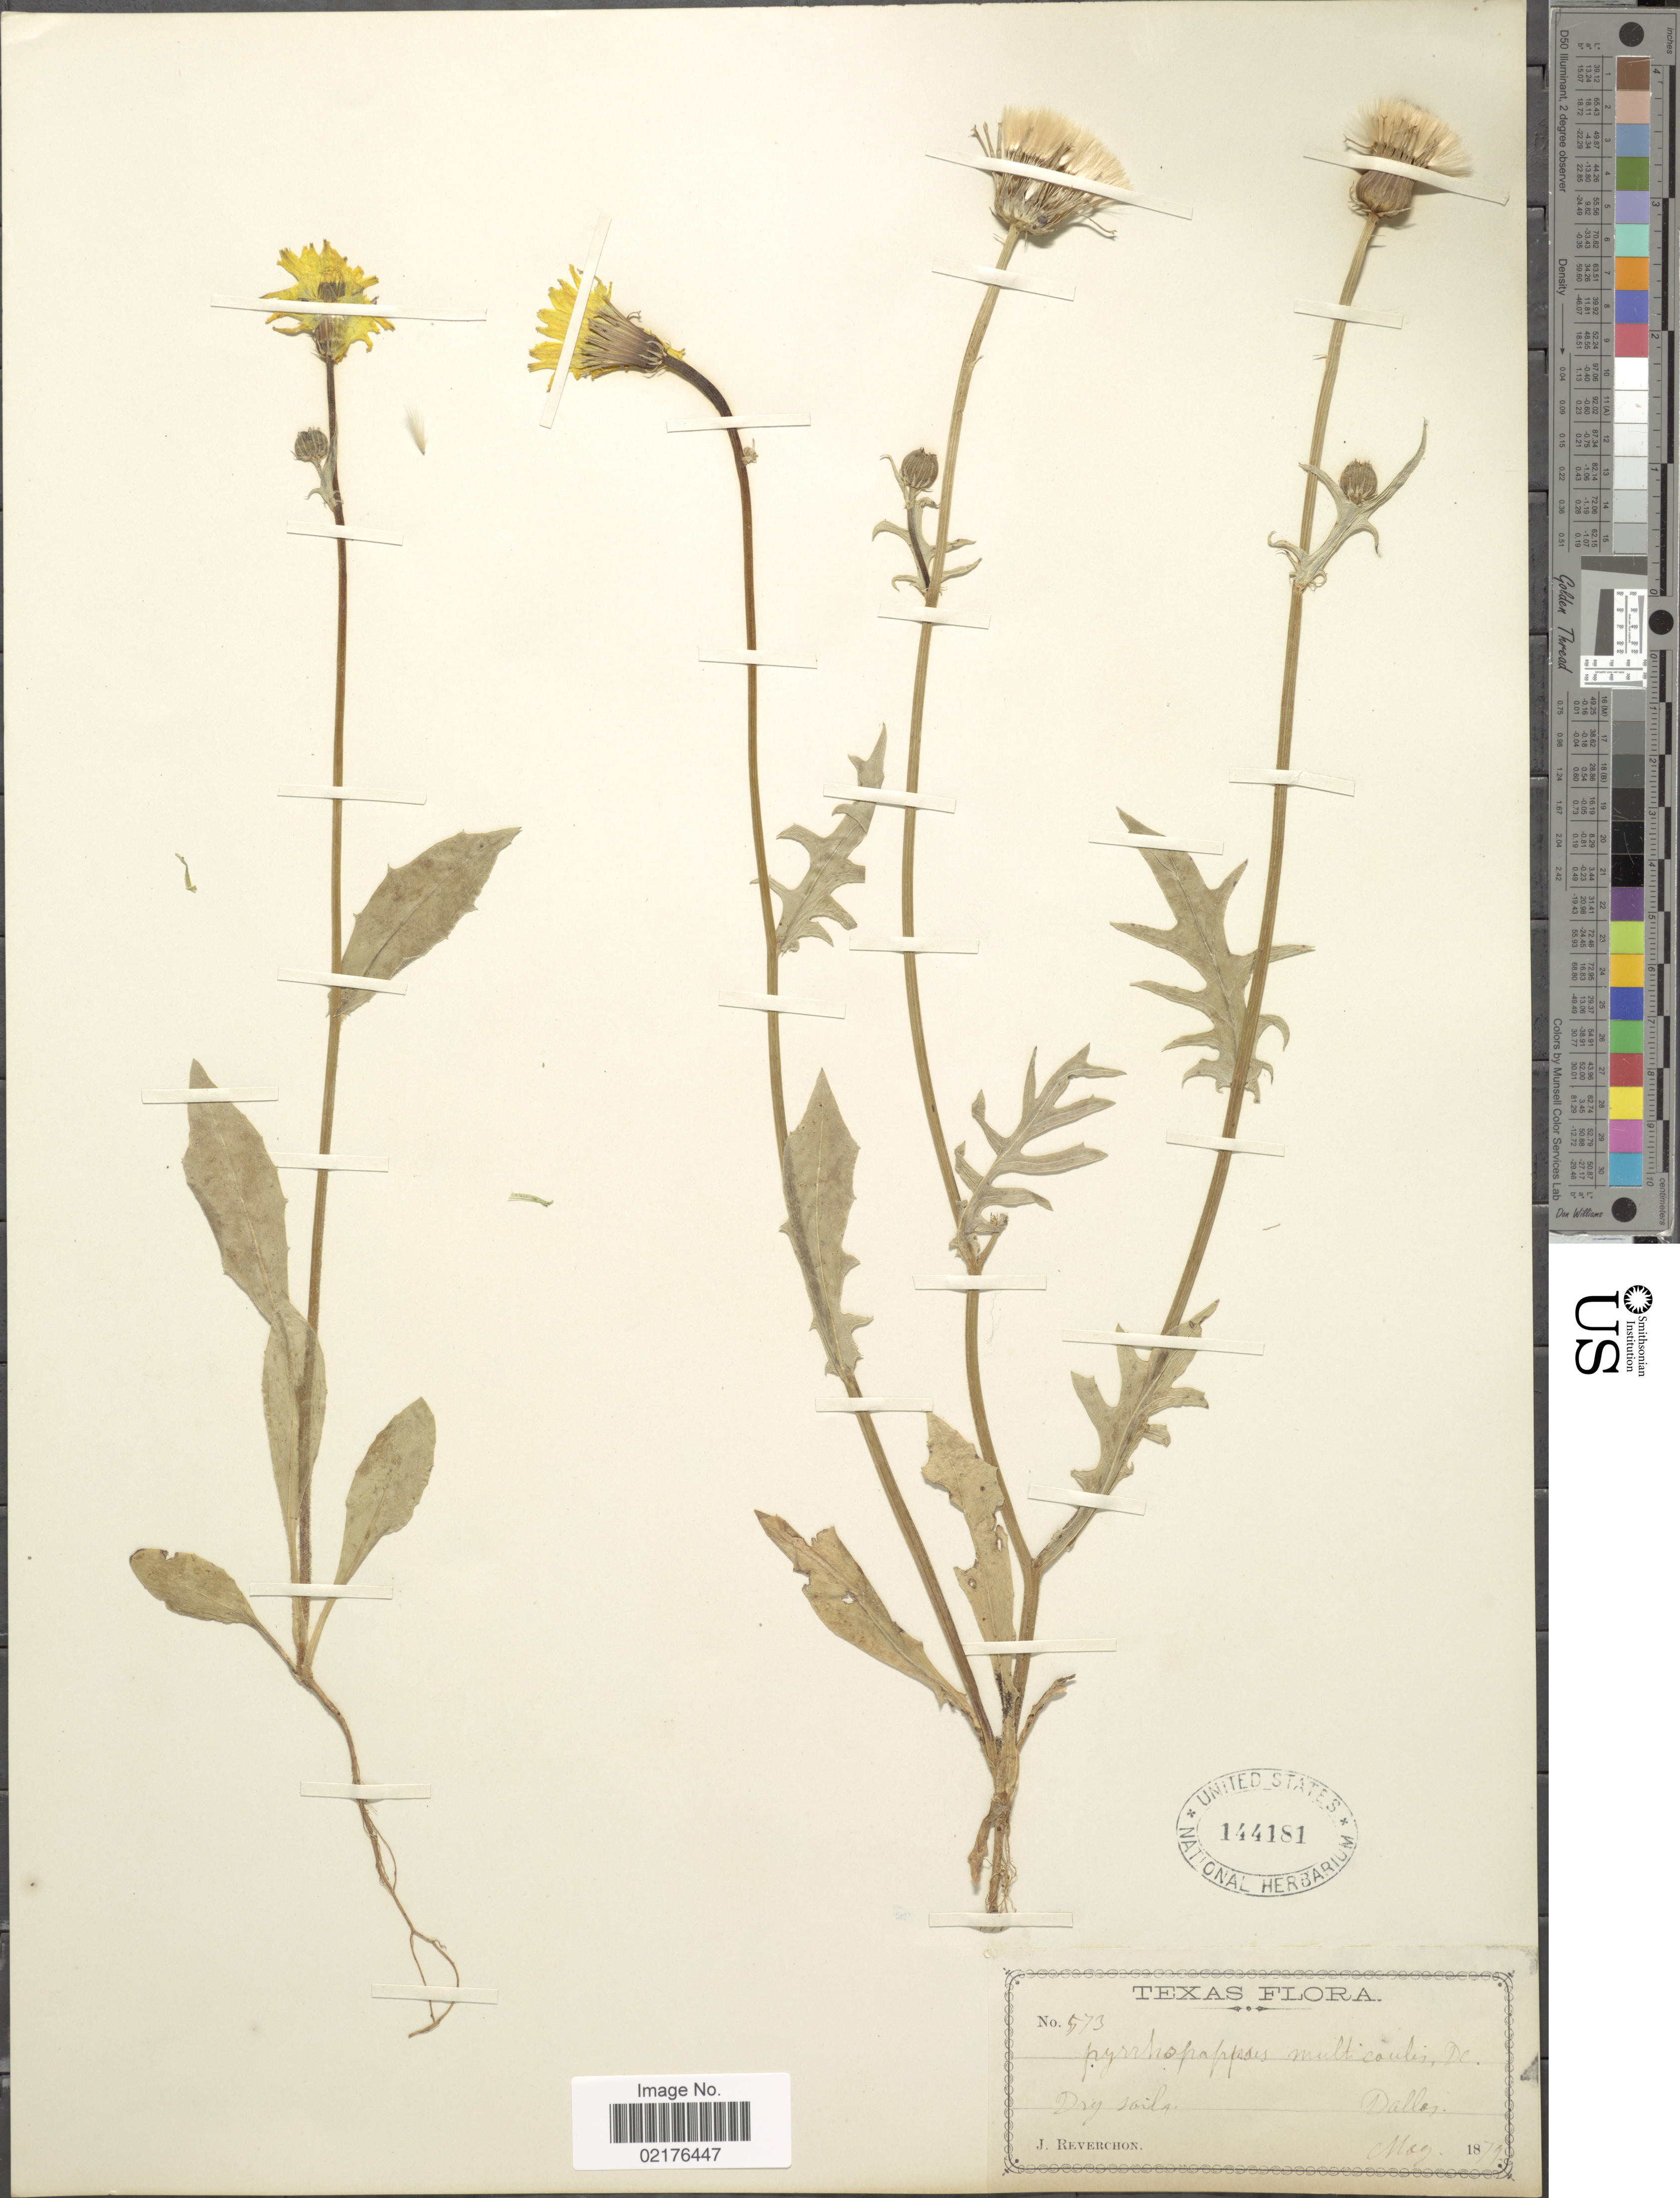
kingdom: Plantae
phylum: Tracheophyta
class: Magnoliopsida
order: Asterales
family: Asteraceae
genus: Pyrrhopappus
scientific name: Pyrrhopappus carolinianus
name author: (Walter) DC.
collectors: J. Reverchon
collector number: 573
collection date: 1879-05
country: United States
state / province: Texas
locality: Dallas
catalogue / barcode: US 144181